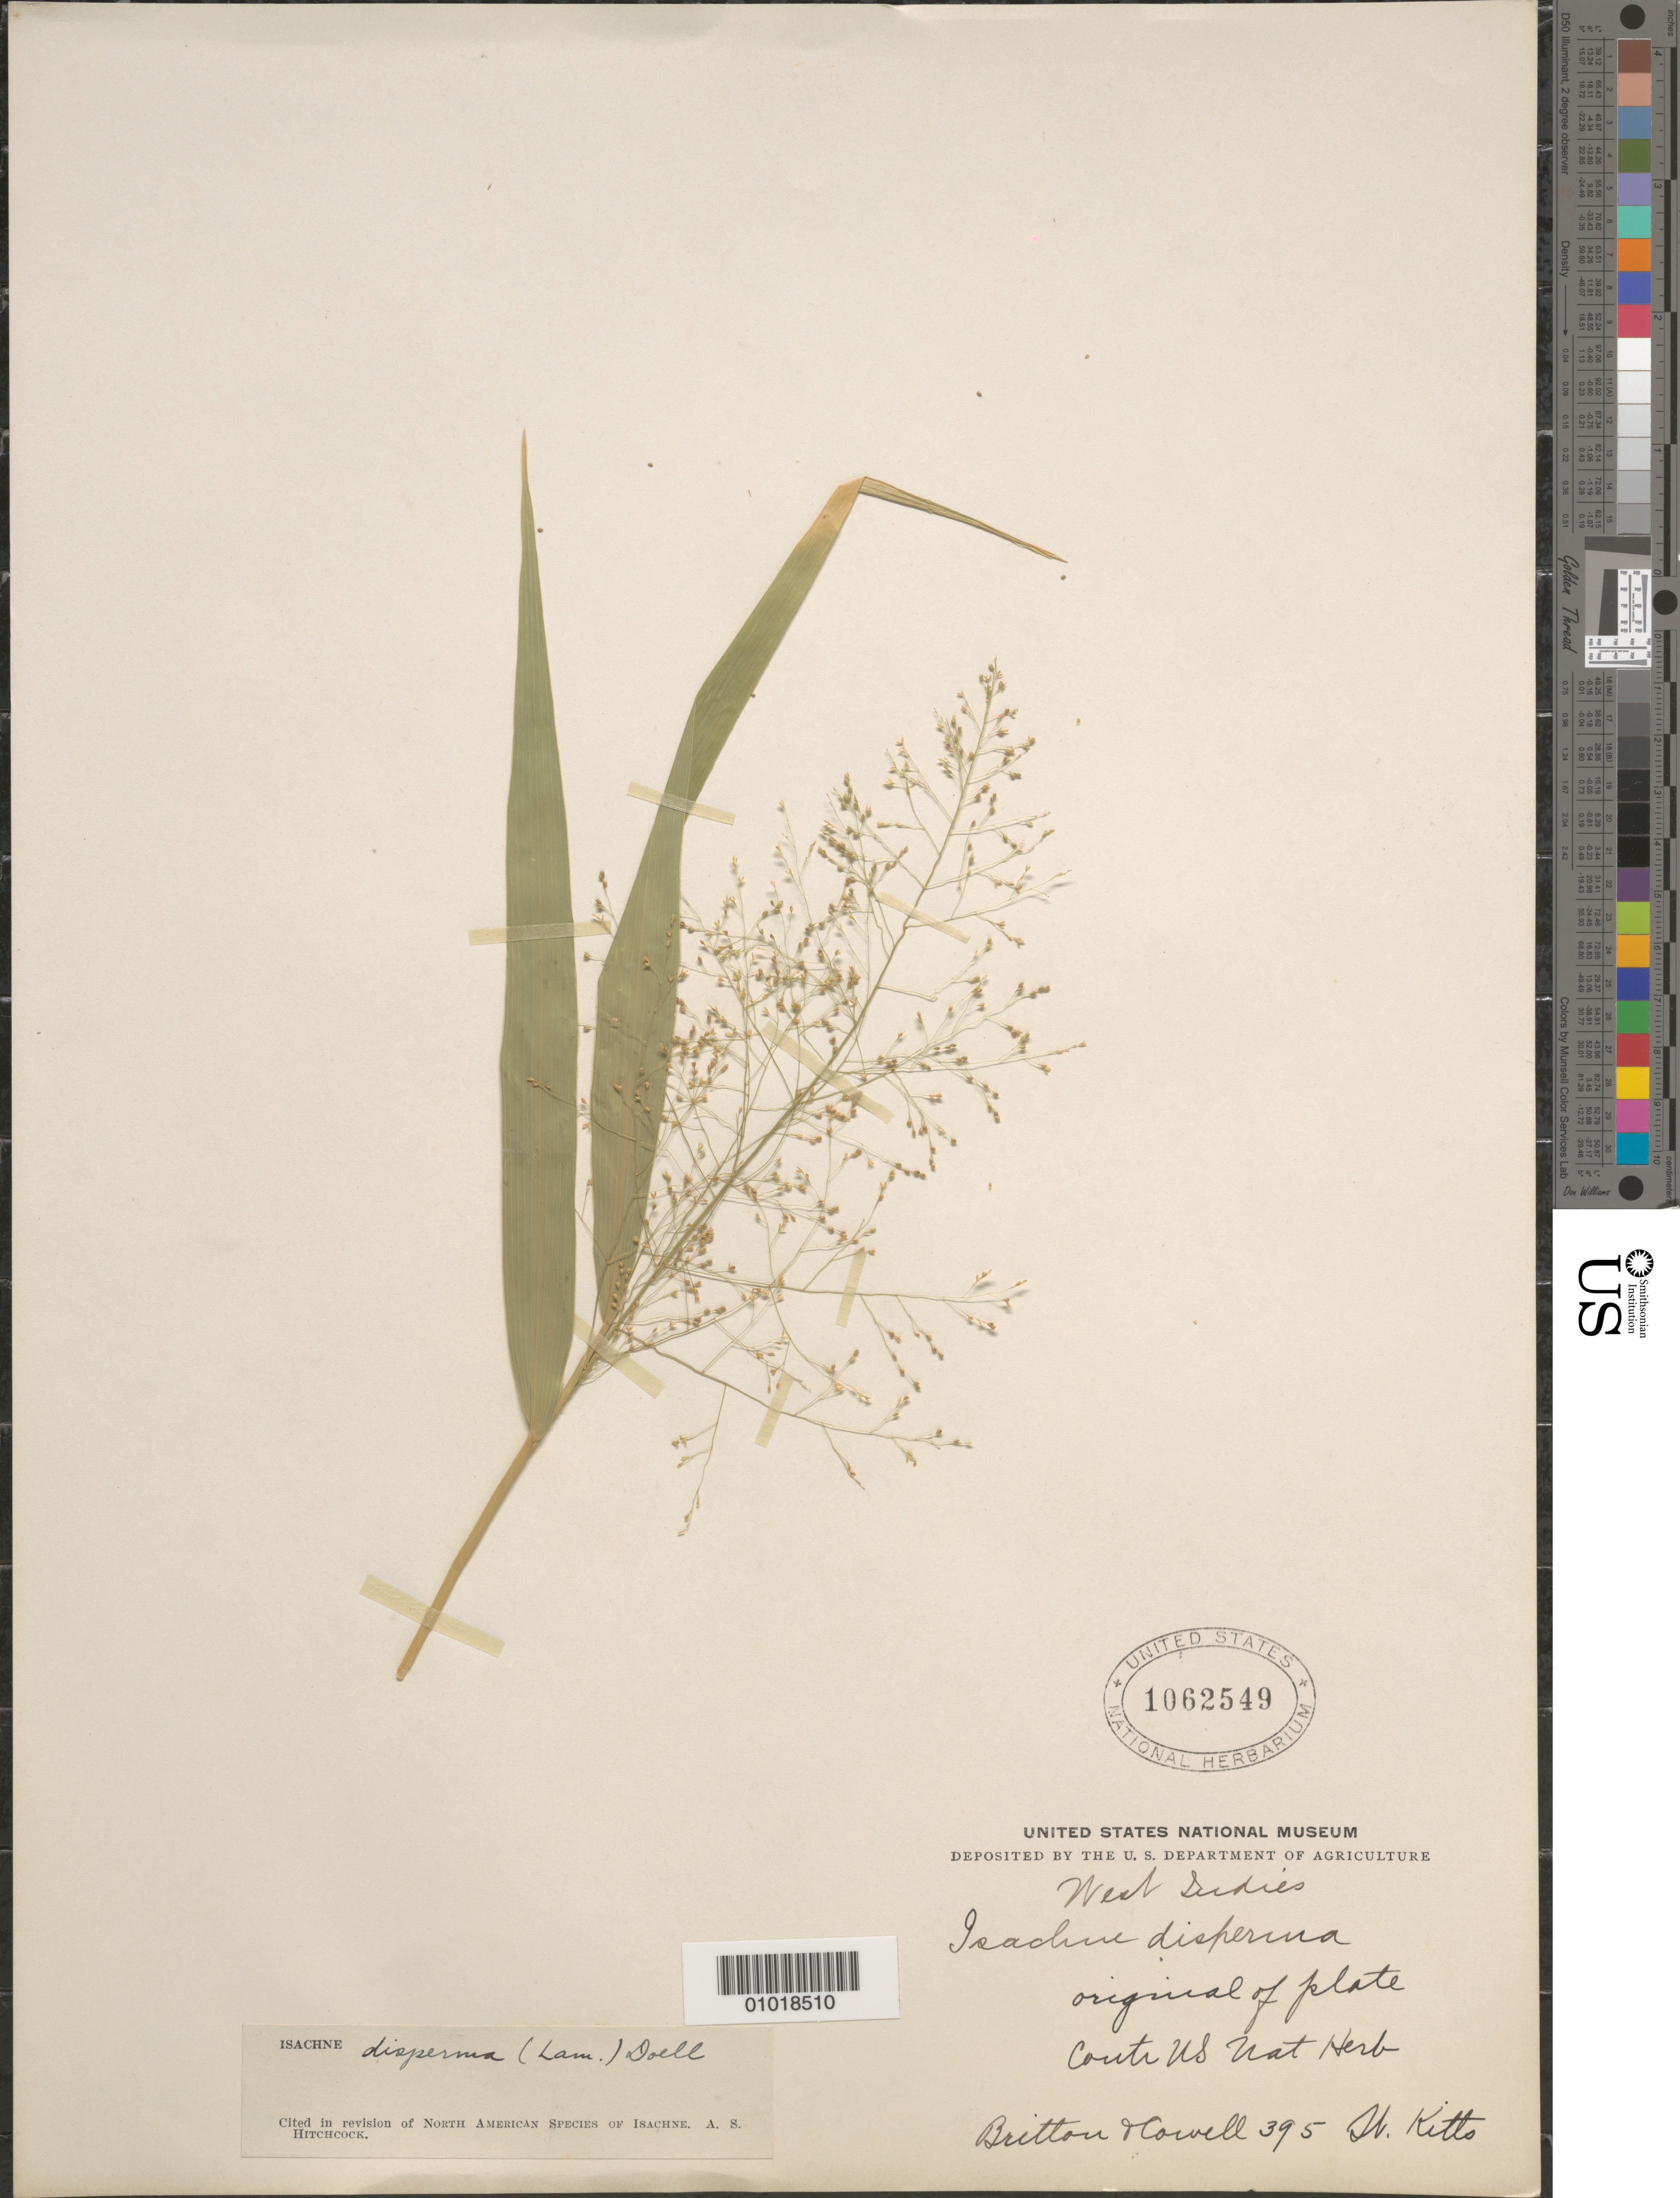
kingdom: Plantae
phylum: Tracheophyta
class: Liliopsida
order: Poales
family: Poaceae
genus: Isachne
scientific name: Isachne disperma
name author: (Lam.) Döll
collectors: N. Britton & J. F. Cowell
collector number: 395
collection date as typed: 08 Sep 1901 to 05 Oct 1901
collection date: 1901-09-08/1901-10-05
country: St. Christopher-Nevis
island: St. Christopher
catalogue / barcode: US 1062549